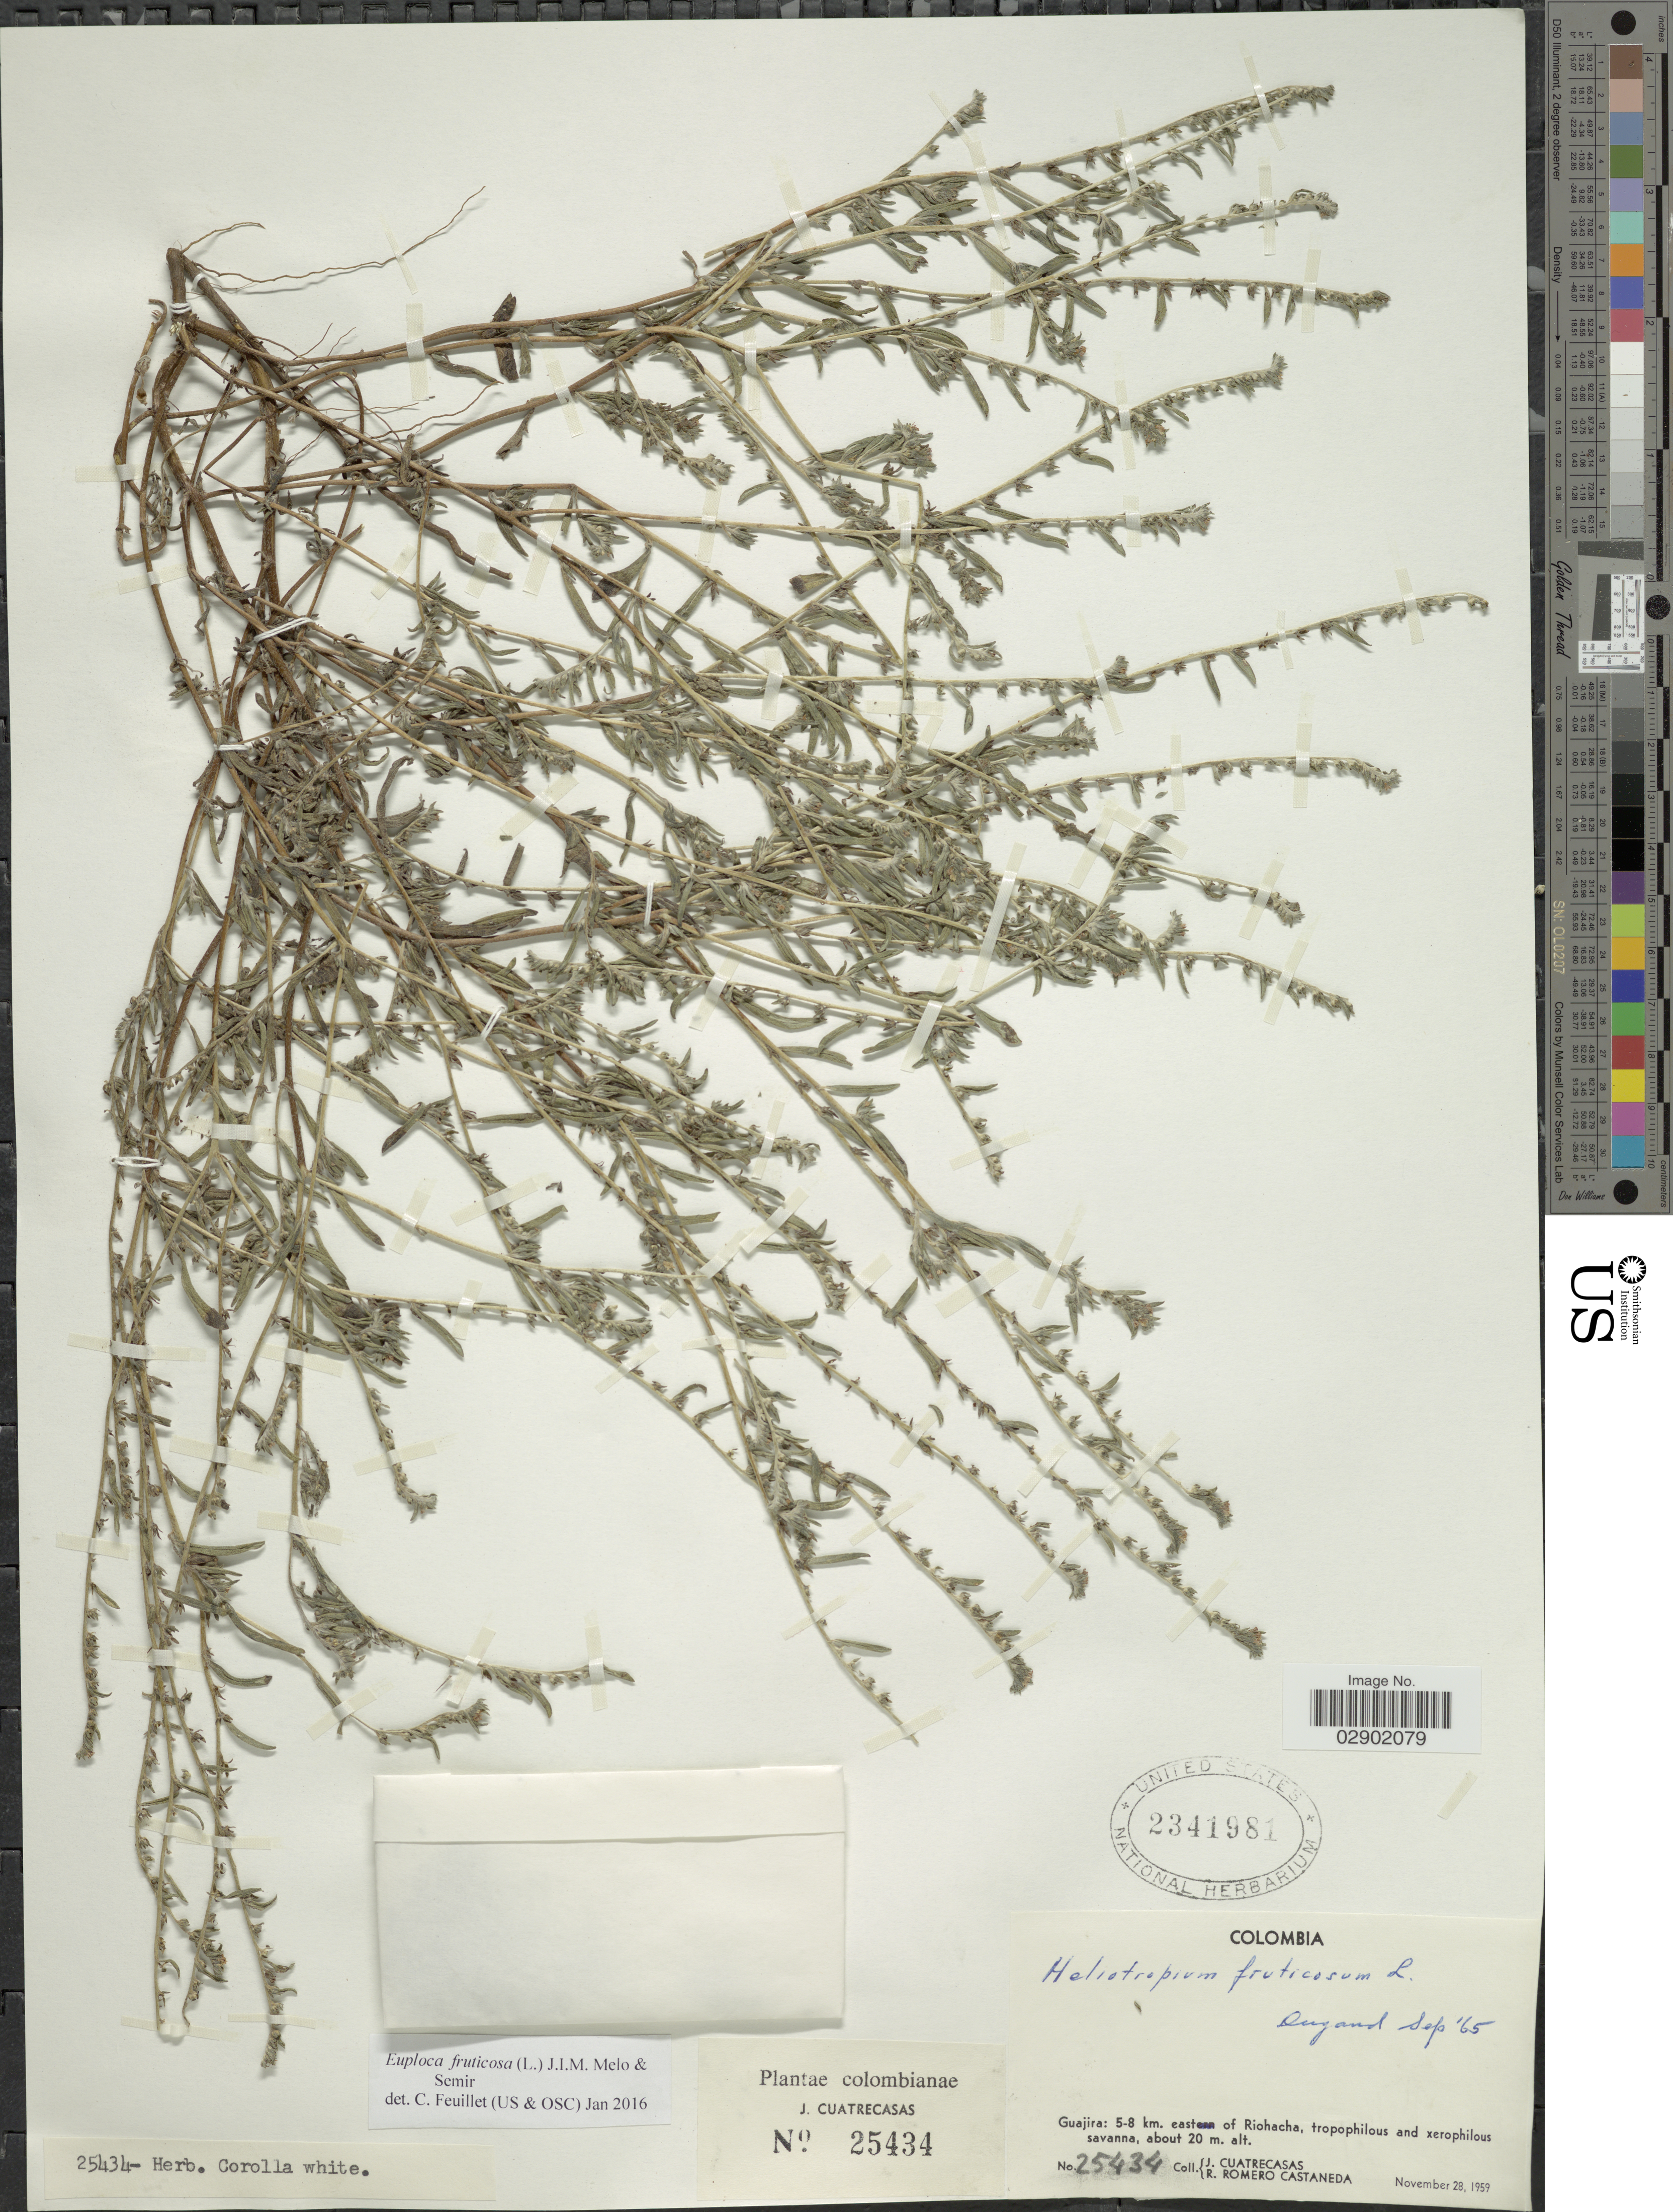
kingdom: Plantae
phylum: Tracheophyta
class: Magnoliopsida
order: Boraginales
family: Heliotropiaceae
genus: Euploca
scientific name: Euploca fruticosa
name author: (L.) J.I.M. Melo & Semir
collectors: J. Cuatrecasas & R. Romero Castañeda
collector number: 25434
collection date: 1959-11-28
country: Colombia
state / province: La Guajira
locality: Guajira: 5-8 km. east of Riohacha.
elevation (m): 20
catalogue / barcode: US 2341981